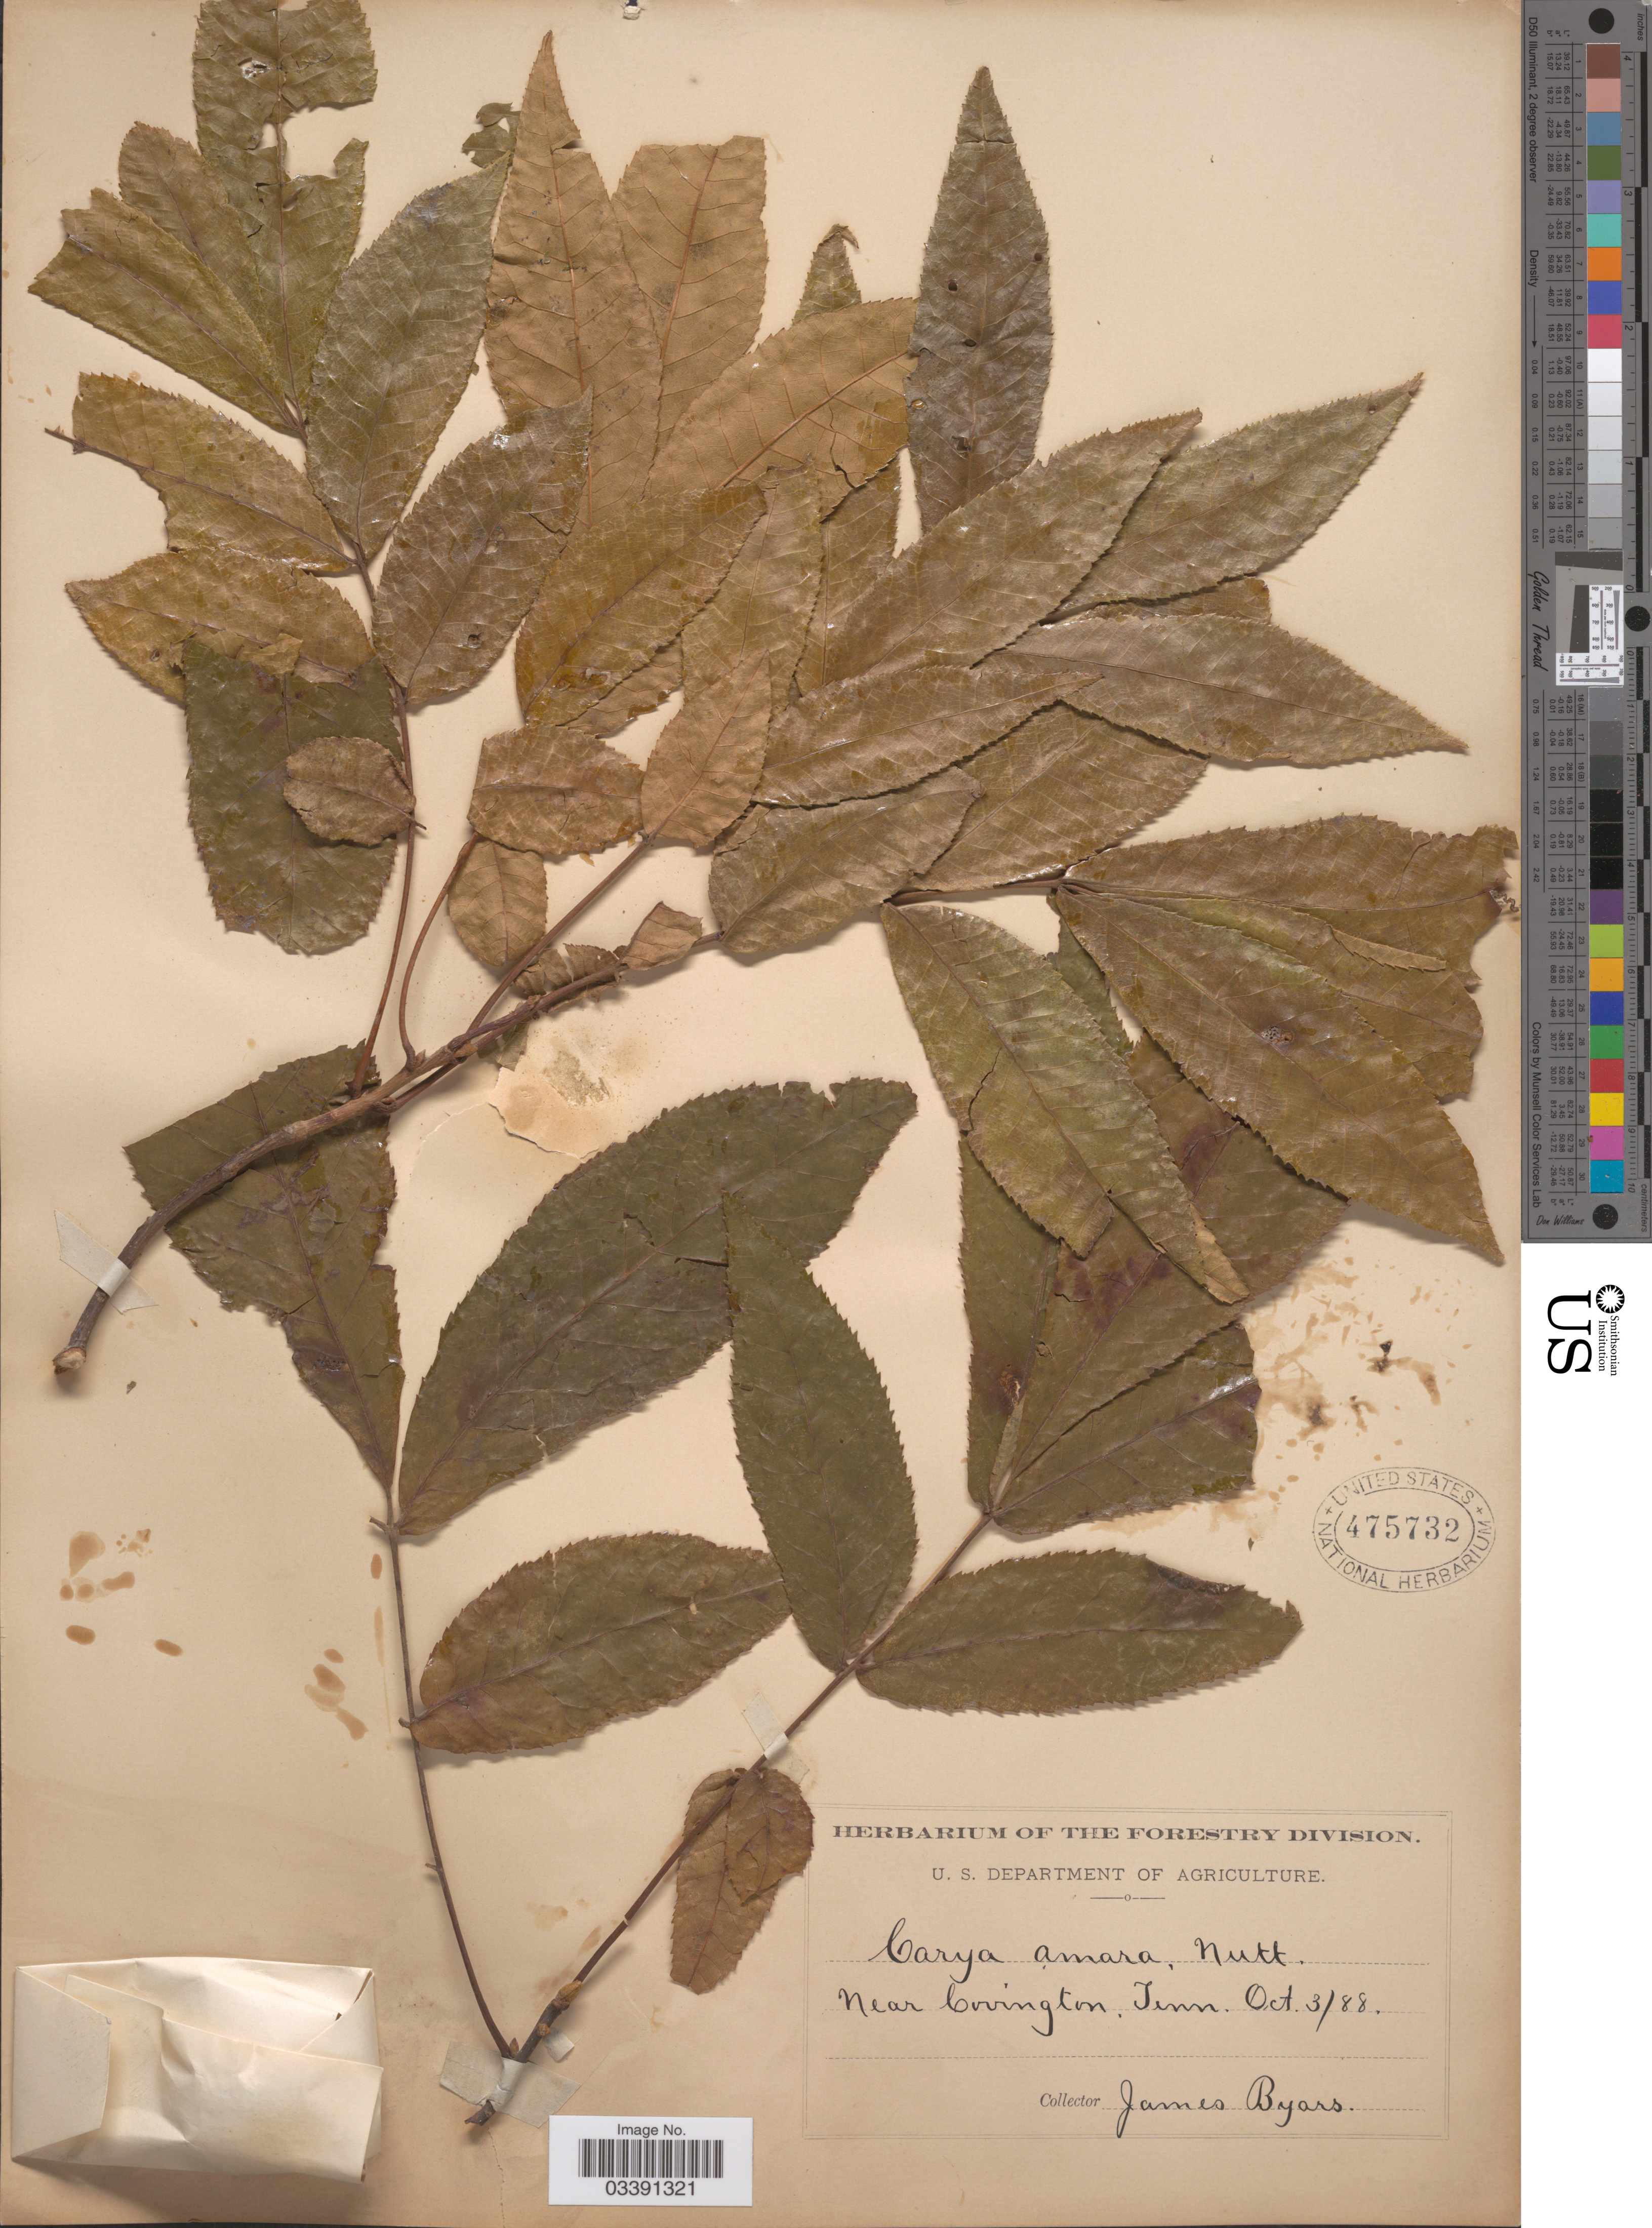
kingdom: Plantae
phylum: Tracheophyta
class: Magnoliopsida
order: Fagales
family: Juglandaceae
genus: Carya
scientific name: Carya cordiformis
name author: (Wangenh.) K. Koch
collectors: J. Byars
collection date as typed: Transcribed d/m/y: 3/10/88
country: United States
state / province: Tennessee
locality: Near Covington.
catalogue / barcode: US 475732